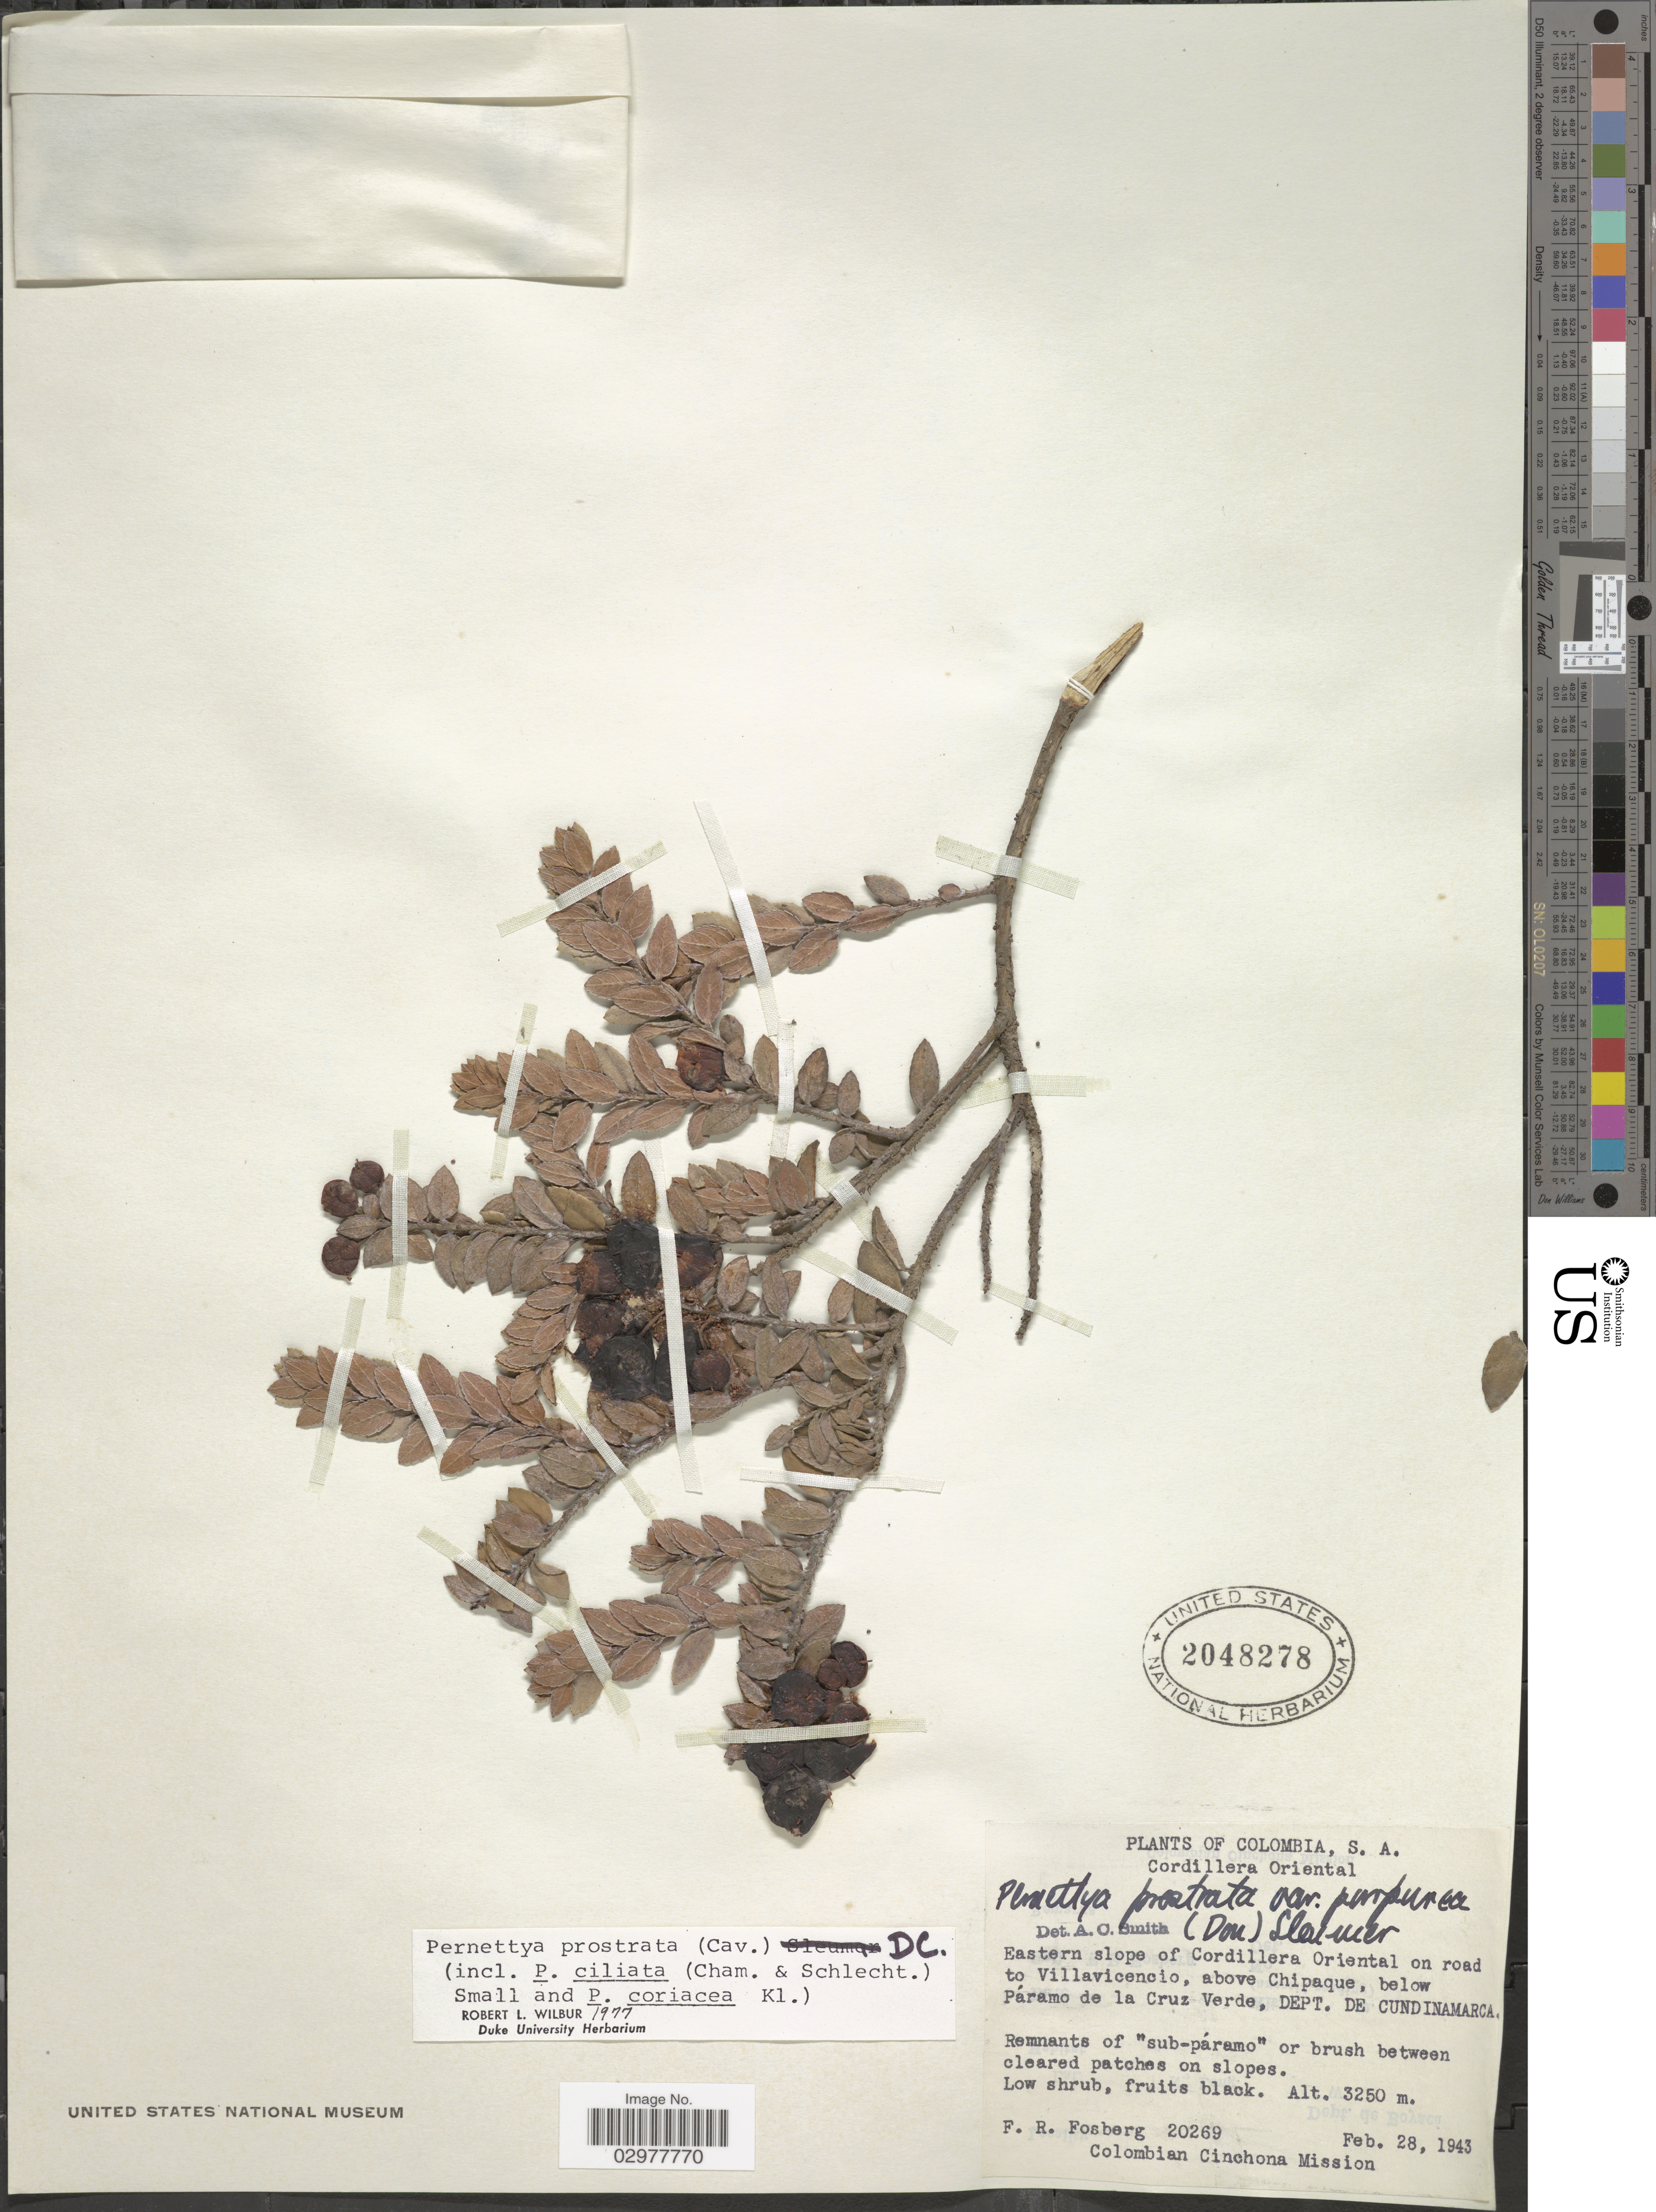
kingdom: Plantae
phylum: Tracheophyta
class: Magnoliopsida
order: Ericales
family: Ericaceae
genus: Pernettya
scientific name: Pernettya prostrata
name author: (Cav.) DC.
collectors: F. R. Fosberg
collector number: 20269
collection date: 1943-02-28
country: Colombia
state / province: Cundinamarca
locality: Cordillera Oriental, Eastern slope of Cordillera Oriental on road to Villavicencio, above Chipaque, below Páramo de la Cruz Verde, Dept. de Cundinamarca.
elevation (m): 3250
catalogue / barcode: US 2048278